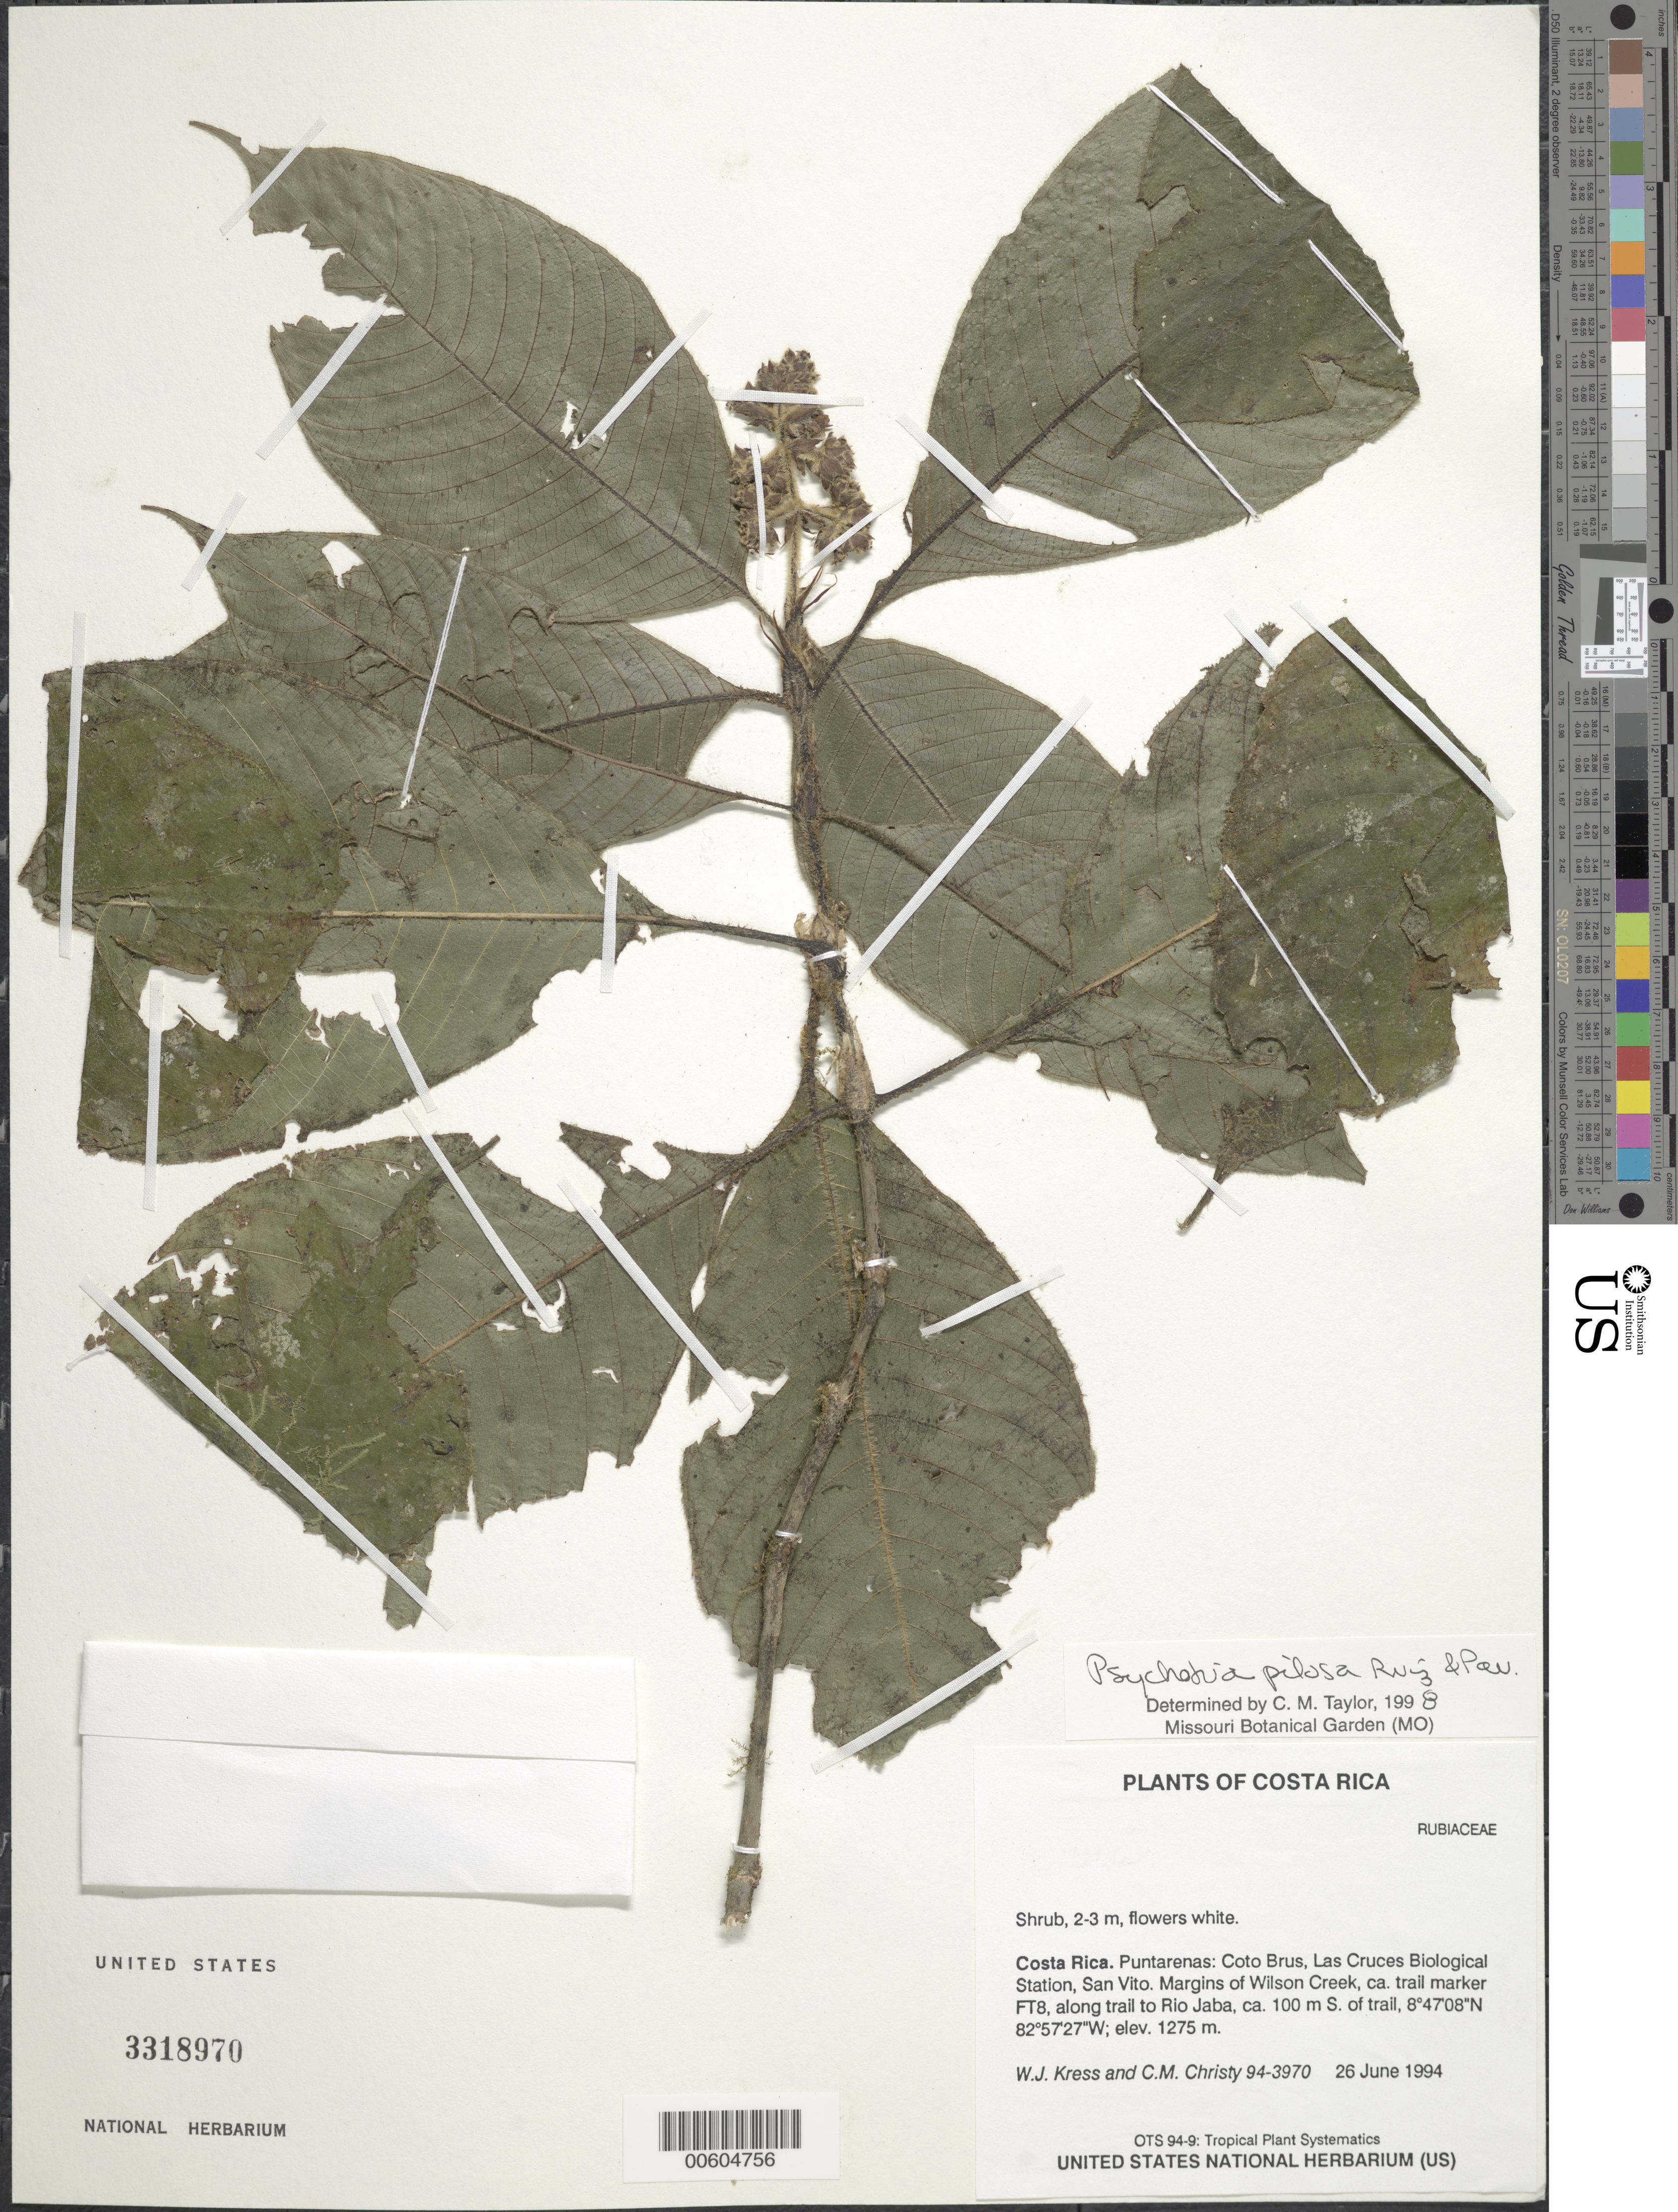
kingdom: Plantae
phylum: Tracheophyta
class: Magnoliopsida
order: Gentianales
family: Rubiaceae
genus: Psychotria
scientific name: Psychotria pilosa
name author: Ruiz & Pav.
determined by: Taylor, Charlotte M.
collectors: W. J. Kress & C. M. Christy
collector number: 94-3970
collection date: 1994-06-26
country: Costa Rica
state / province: Puntarenas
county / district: Coto Brus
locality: Las Cruces Biological Station, San Vito. Margins of Wilson Creek, ca. trail marker FT8, along trail to Rio Jaba, ca. 100 m S. of trail.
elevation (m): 1275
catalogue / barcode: US 3318970